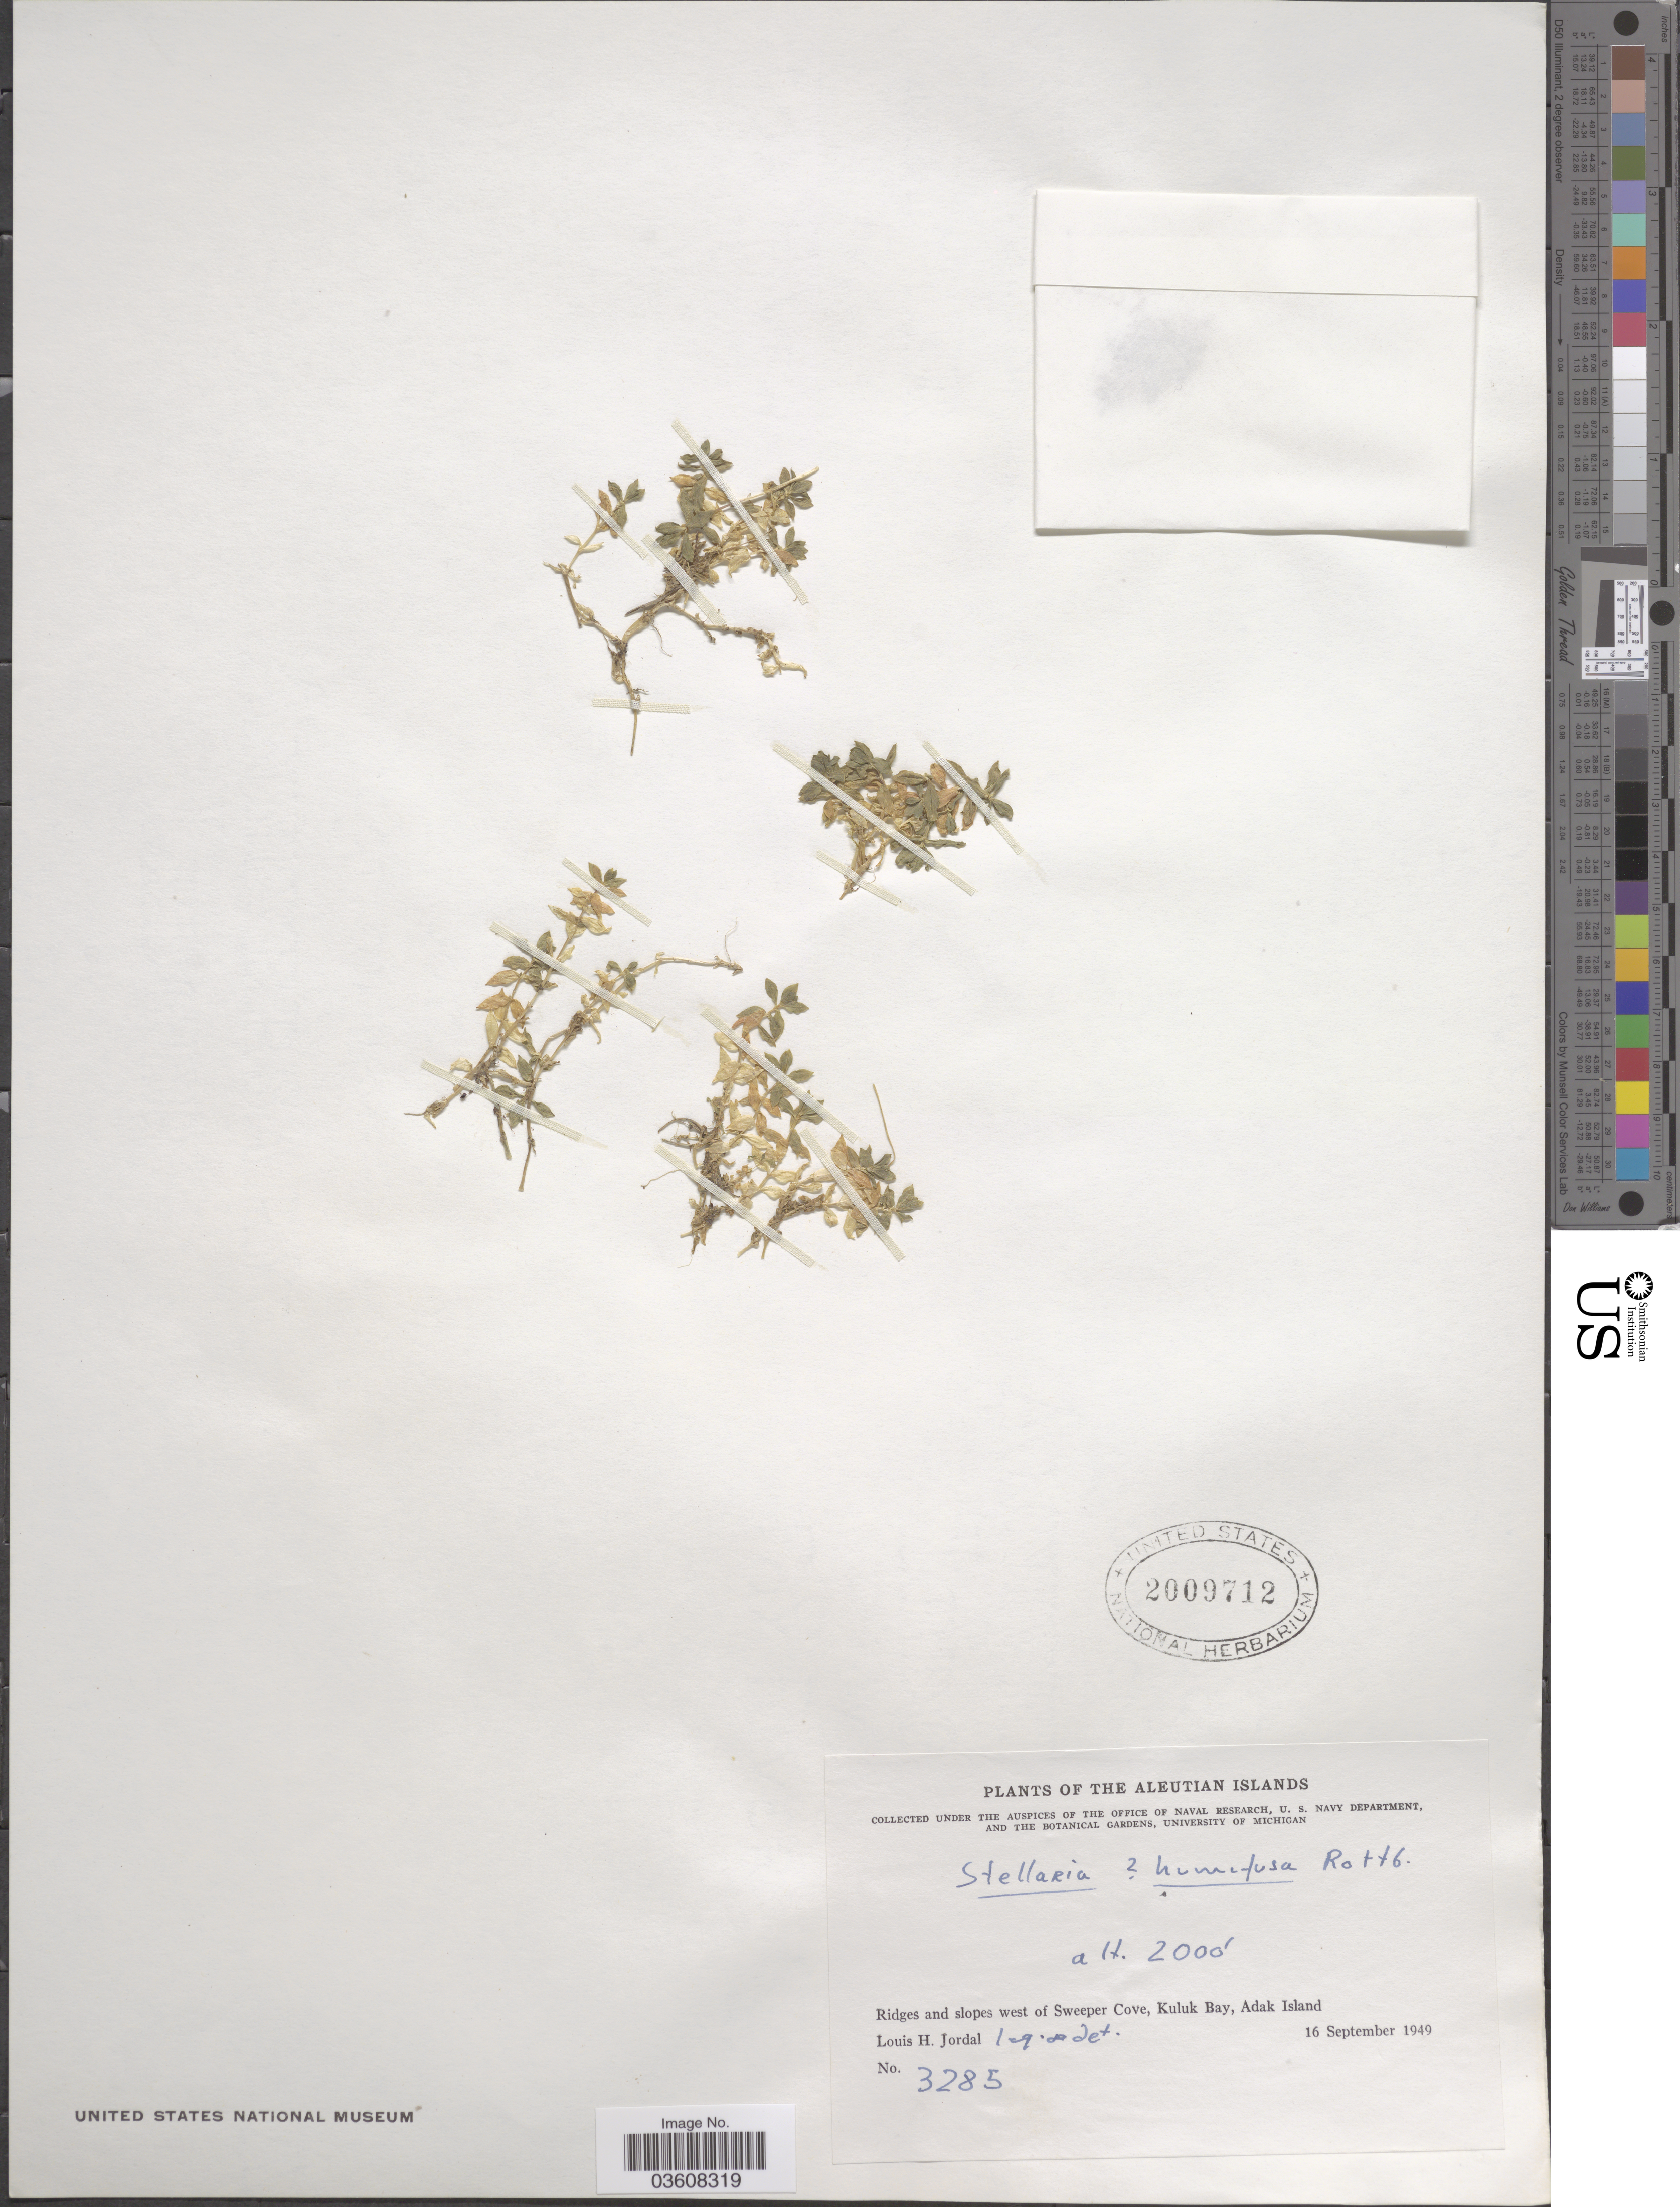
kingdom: Plantae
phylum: Tracheophyta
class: Magnoliopsida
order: Caryophyllales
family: Caryophyllaceae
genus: Stellaria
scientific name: Stellaria humifusa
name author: Rottb.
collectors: L. Jordal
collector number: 3285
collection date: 1949-09-16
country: United States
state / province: Alaska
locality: Aleutian Islands. Ridges and slopes west of Sweeper Cove, Kuluk Bay, Adak Island.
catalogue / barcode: US 2009712